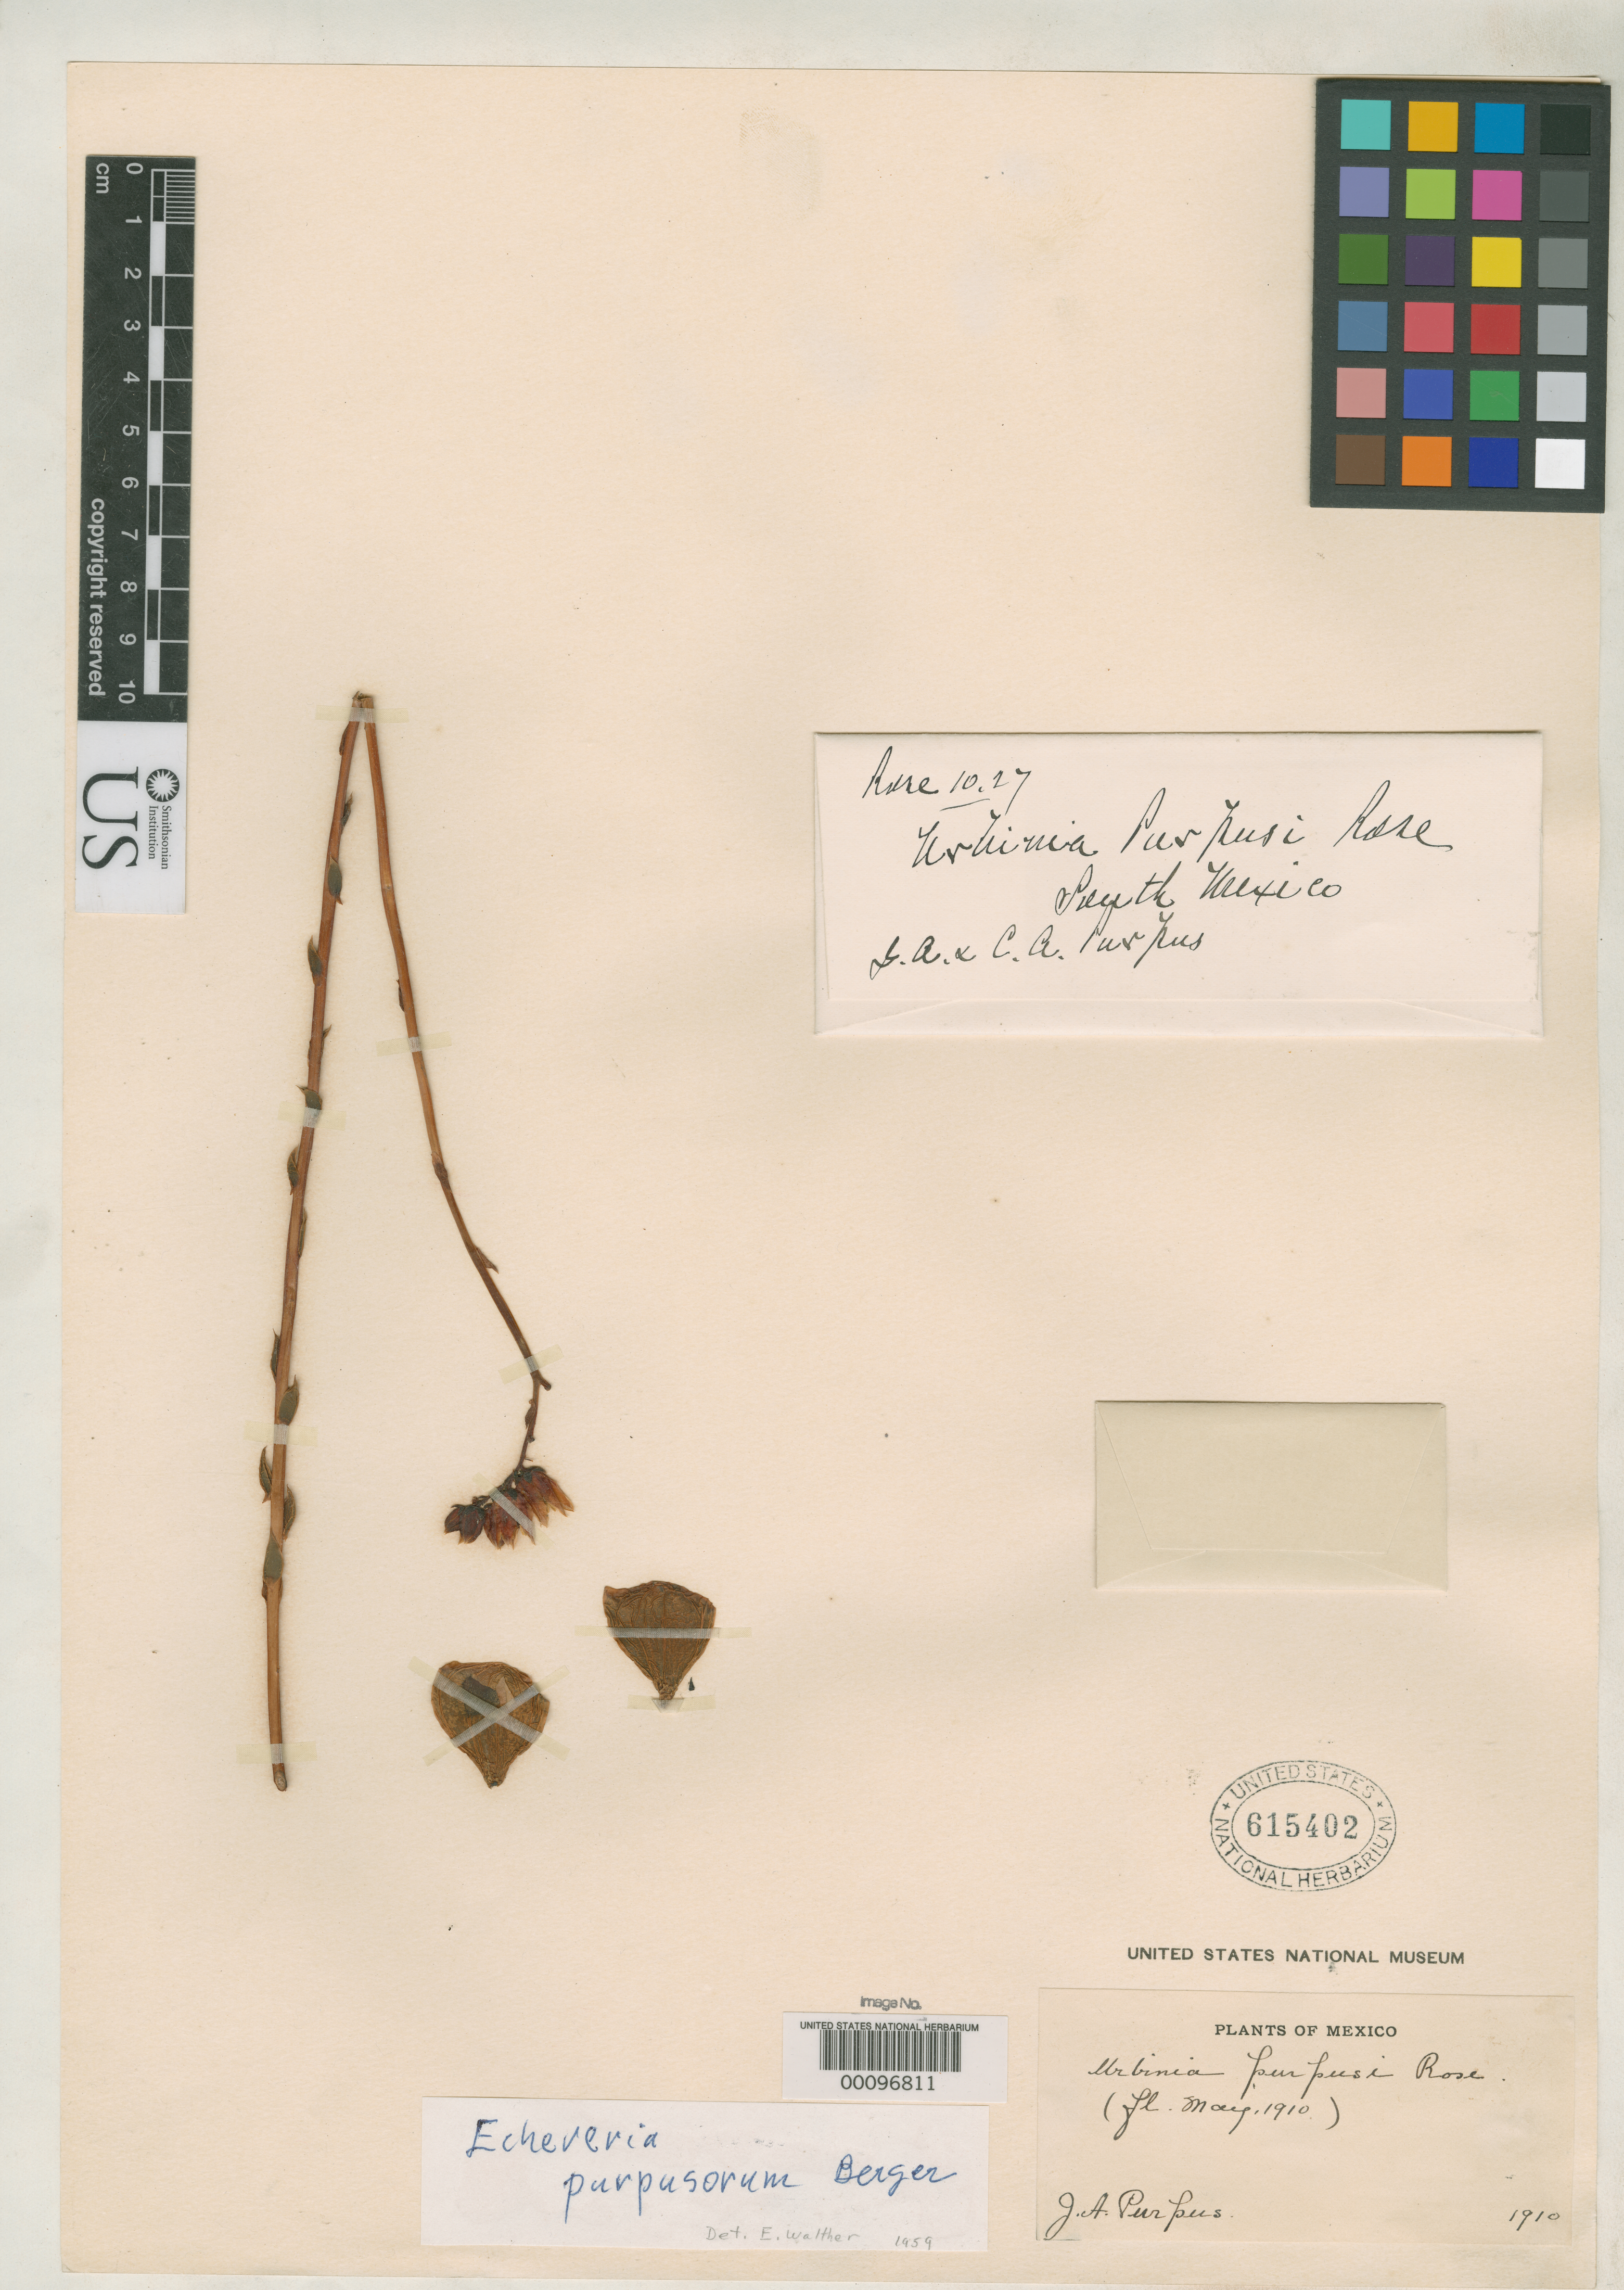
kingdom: Plantae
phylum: Tracheophyta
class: Magnoliopsida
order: Saxifragales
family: Crassulaceae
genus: Urbinia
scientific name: Urbinia purpusii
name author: Rose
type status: Holotype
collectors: C. A. Purpus & J. A. Purpus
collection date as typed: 1909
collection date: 1909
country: Mexico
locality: Southern Mexico.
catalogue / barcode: US 615402